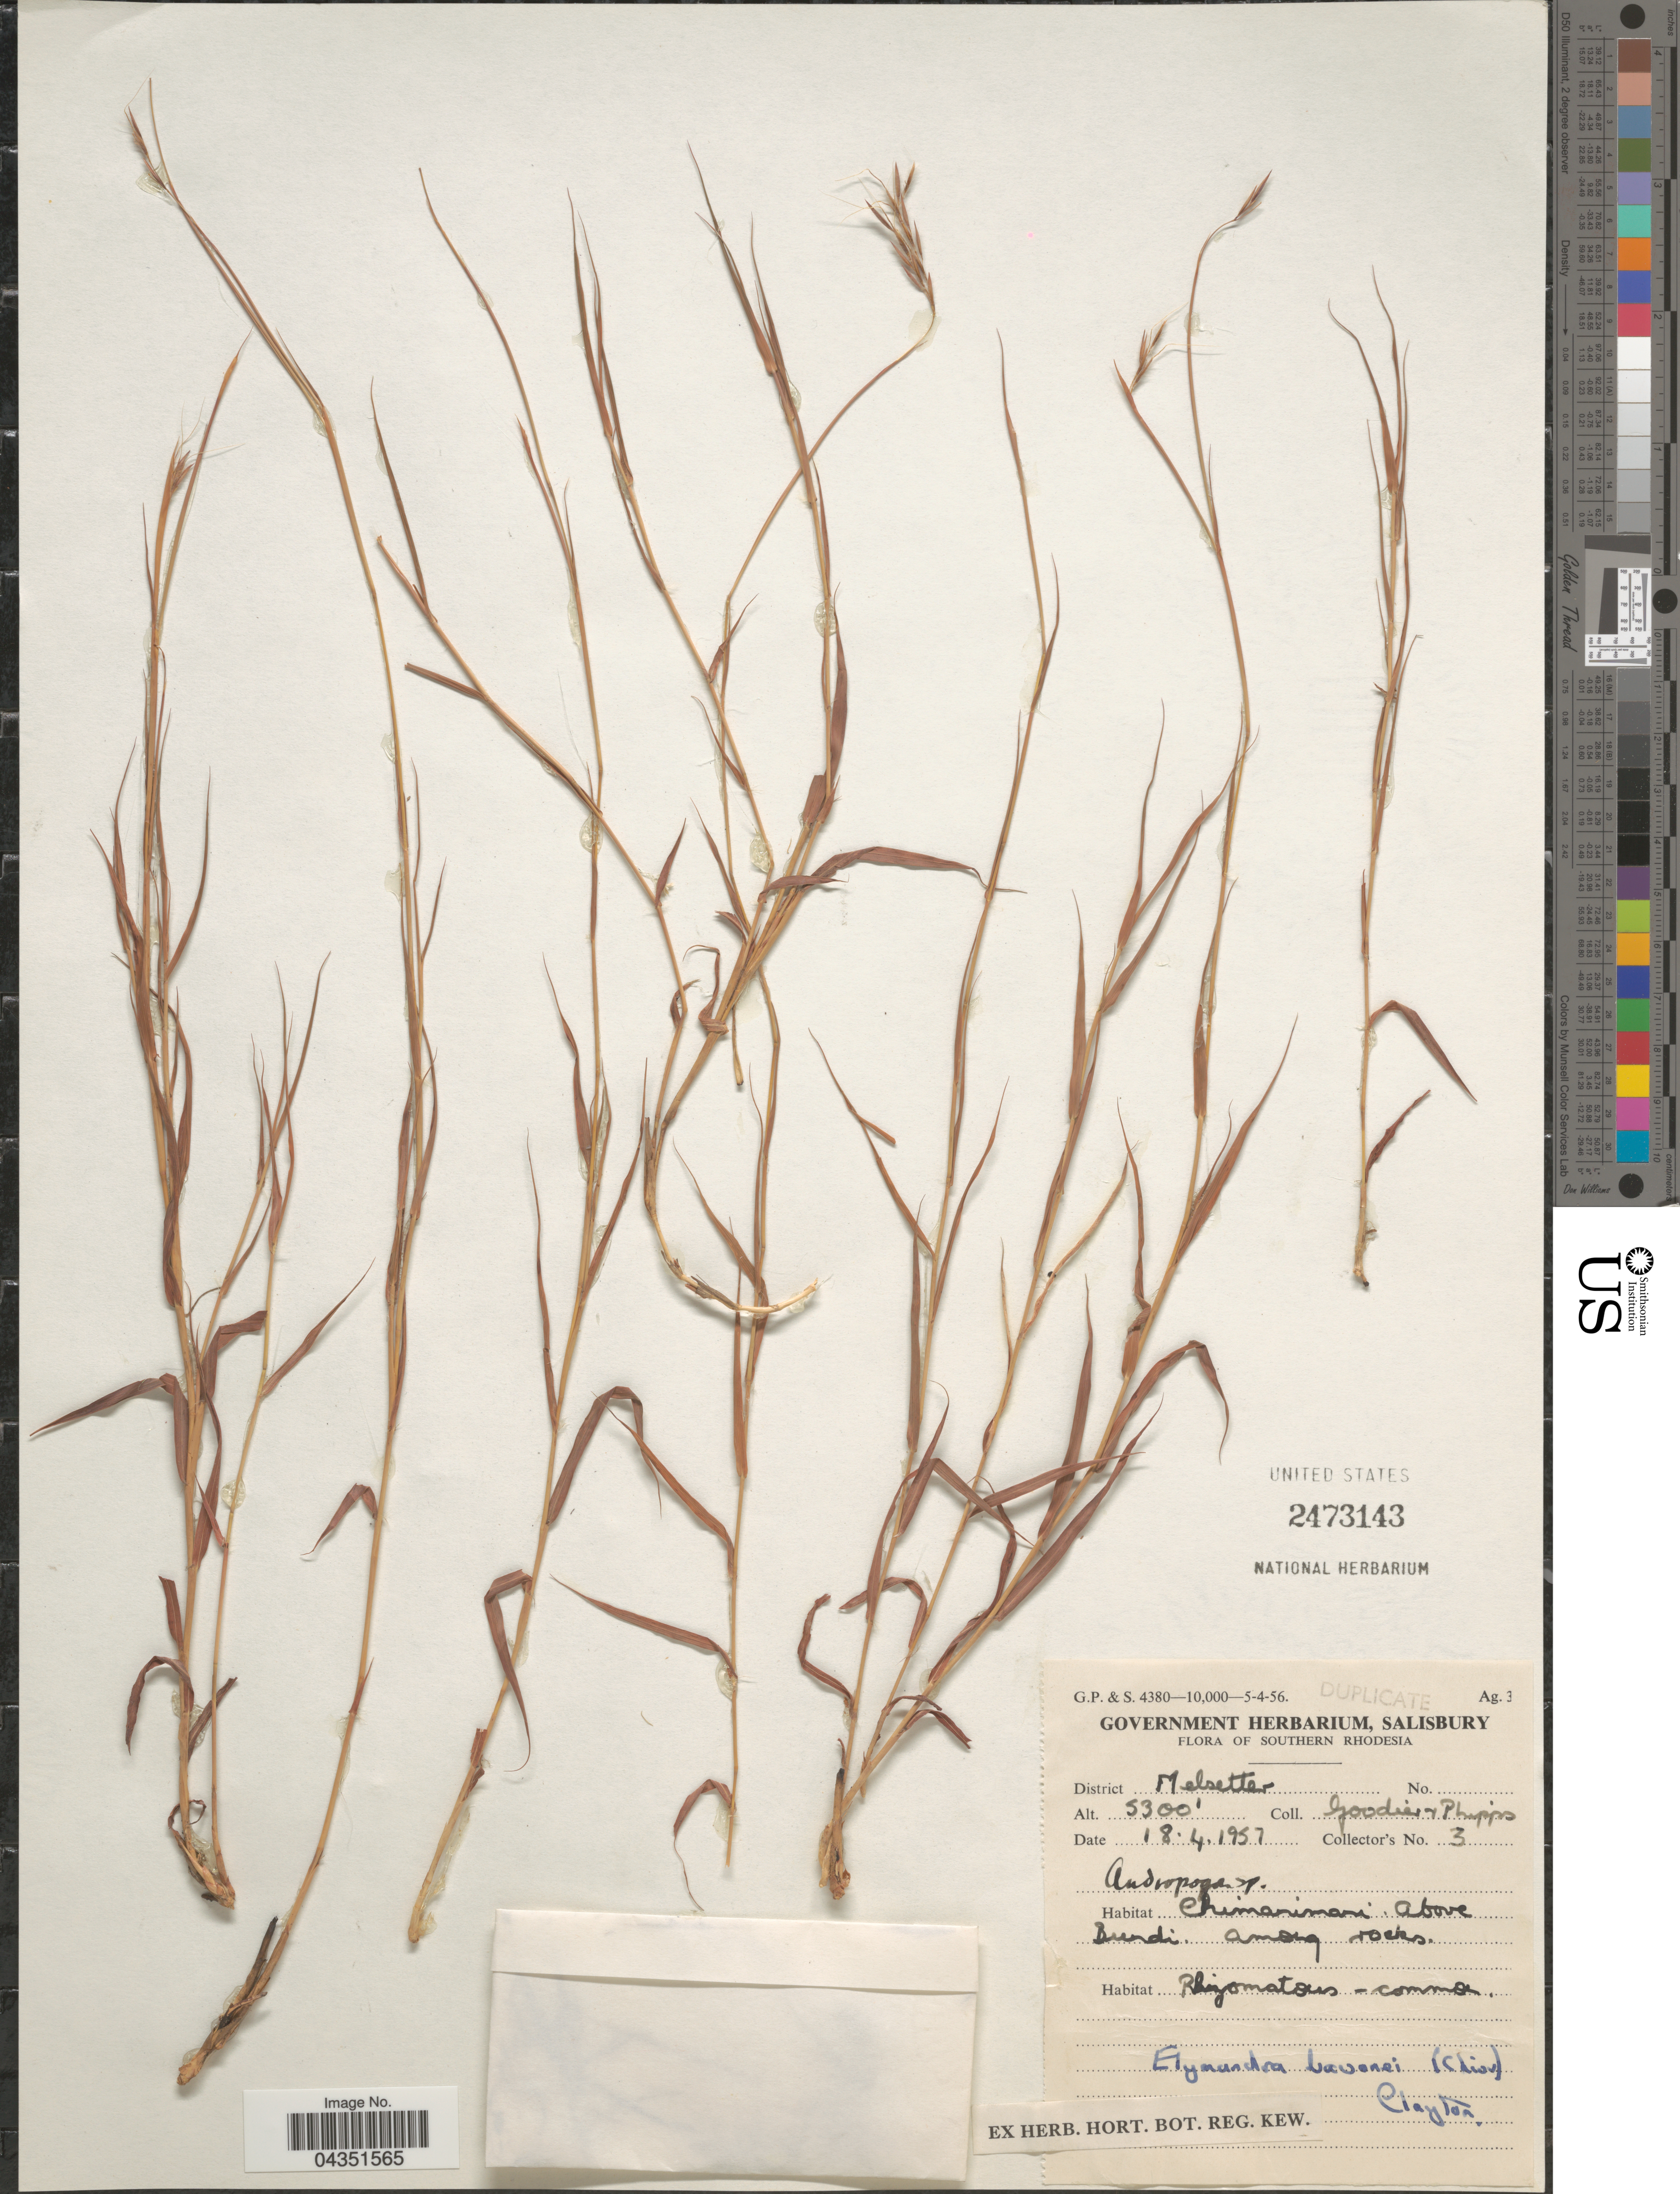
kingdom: Plantae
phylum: Tracheophyta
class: Liliopsida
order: Poales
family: Poaceae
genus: Elymandra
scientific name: Elymandra sp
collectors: Goodies & Phipps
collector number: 3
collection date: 1957-04-18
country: Zimbabwe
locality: Southern Rhodesia. District Melsetter. Chimanimabi. Above Bundi.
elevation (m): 1615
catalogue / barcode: US 2473143